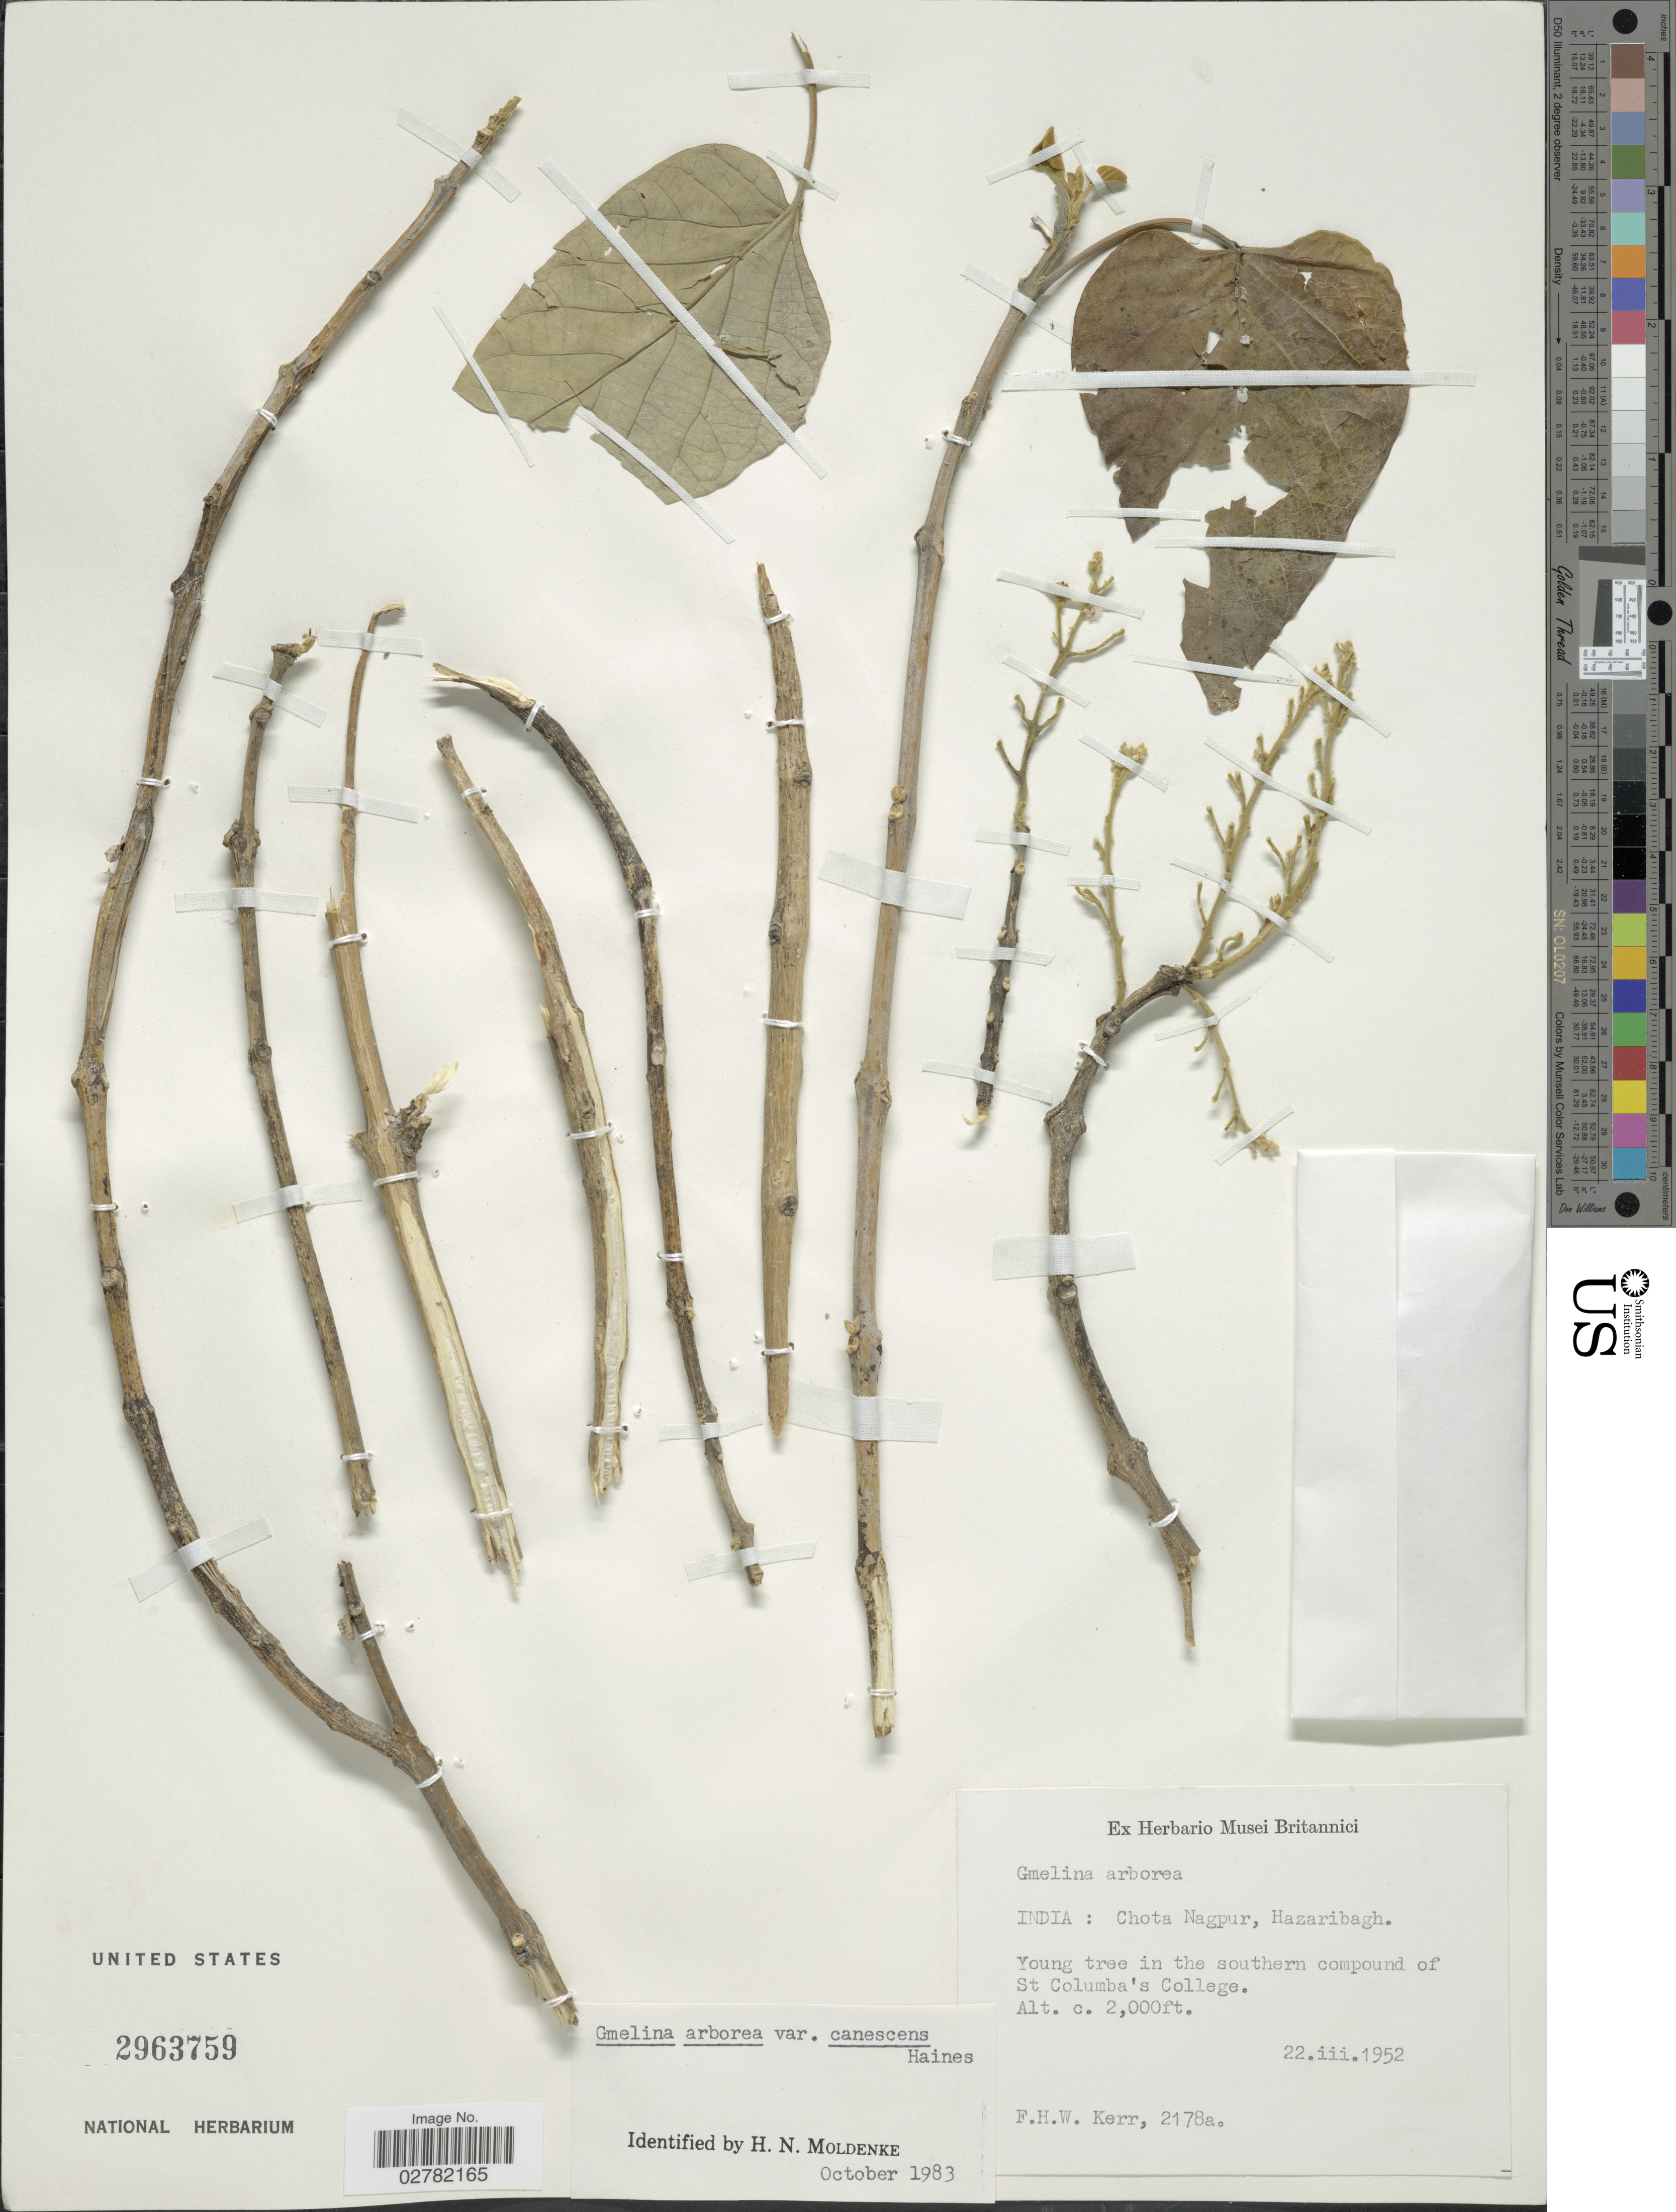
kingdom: Plantae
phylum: Tracheophyta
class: Magnoliopsida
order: Lamiales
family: Lamiaceae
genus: Gmelina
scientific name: Gmelina arborea var. canescens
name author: Haines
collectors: F. H. W. Kerr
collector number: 2178a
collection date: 1952-03-22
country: India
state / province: Jharkhand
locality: Chota Nagpur, Hazaribagh. Young tree in the southern compound of St Columba's College.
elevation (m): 610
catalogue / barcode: US 2963759